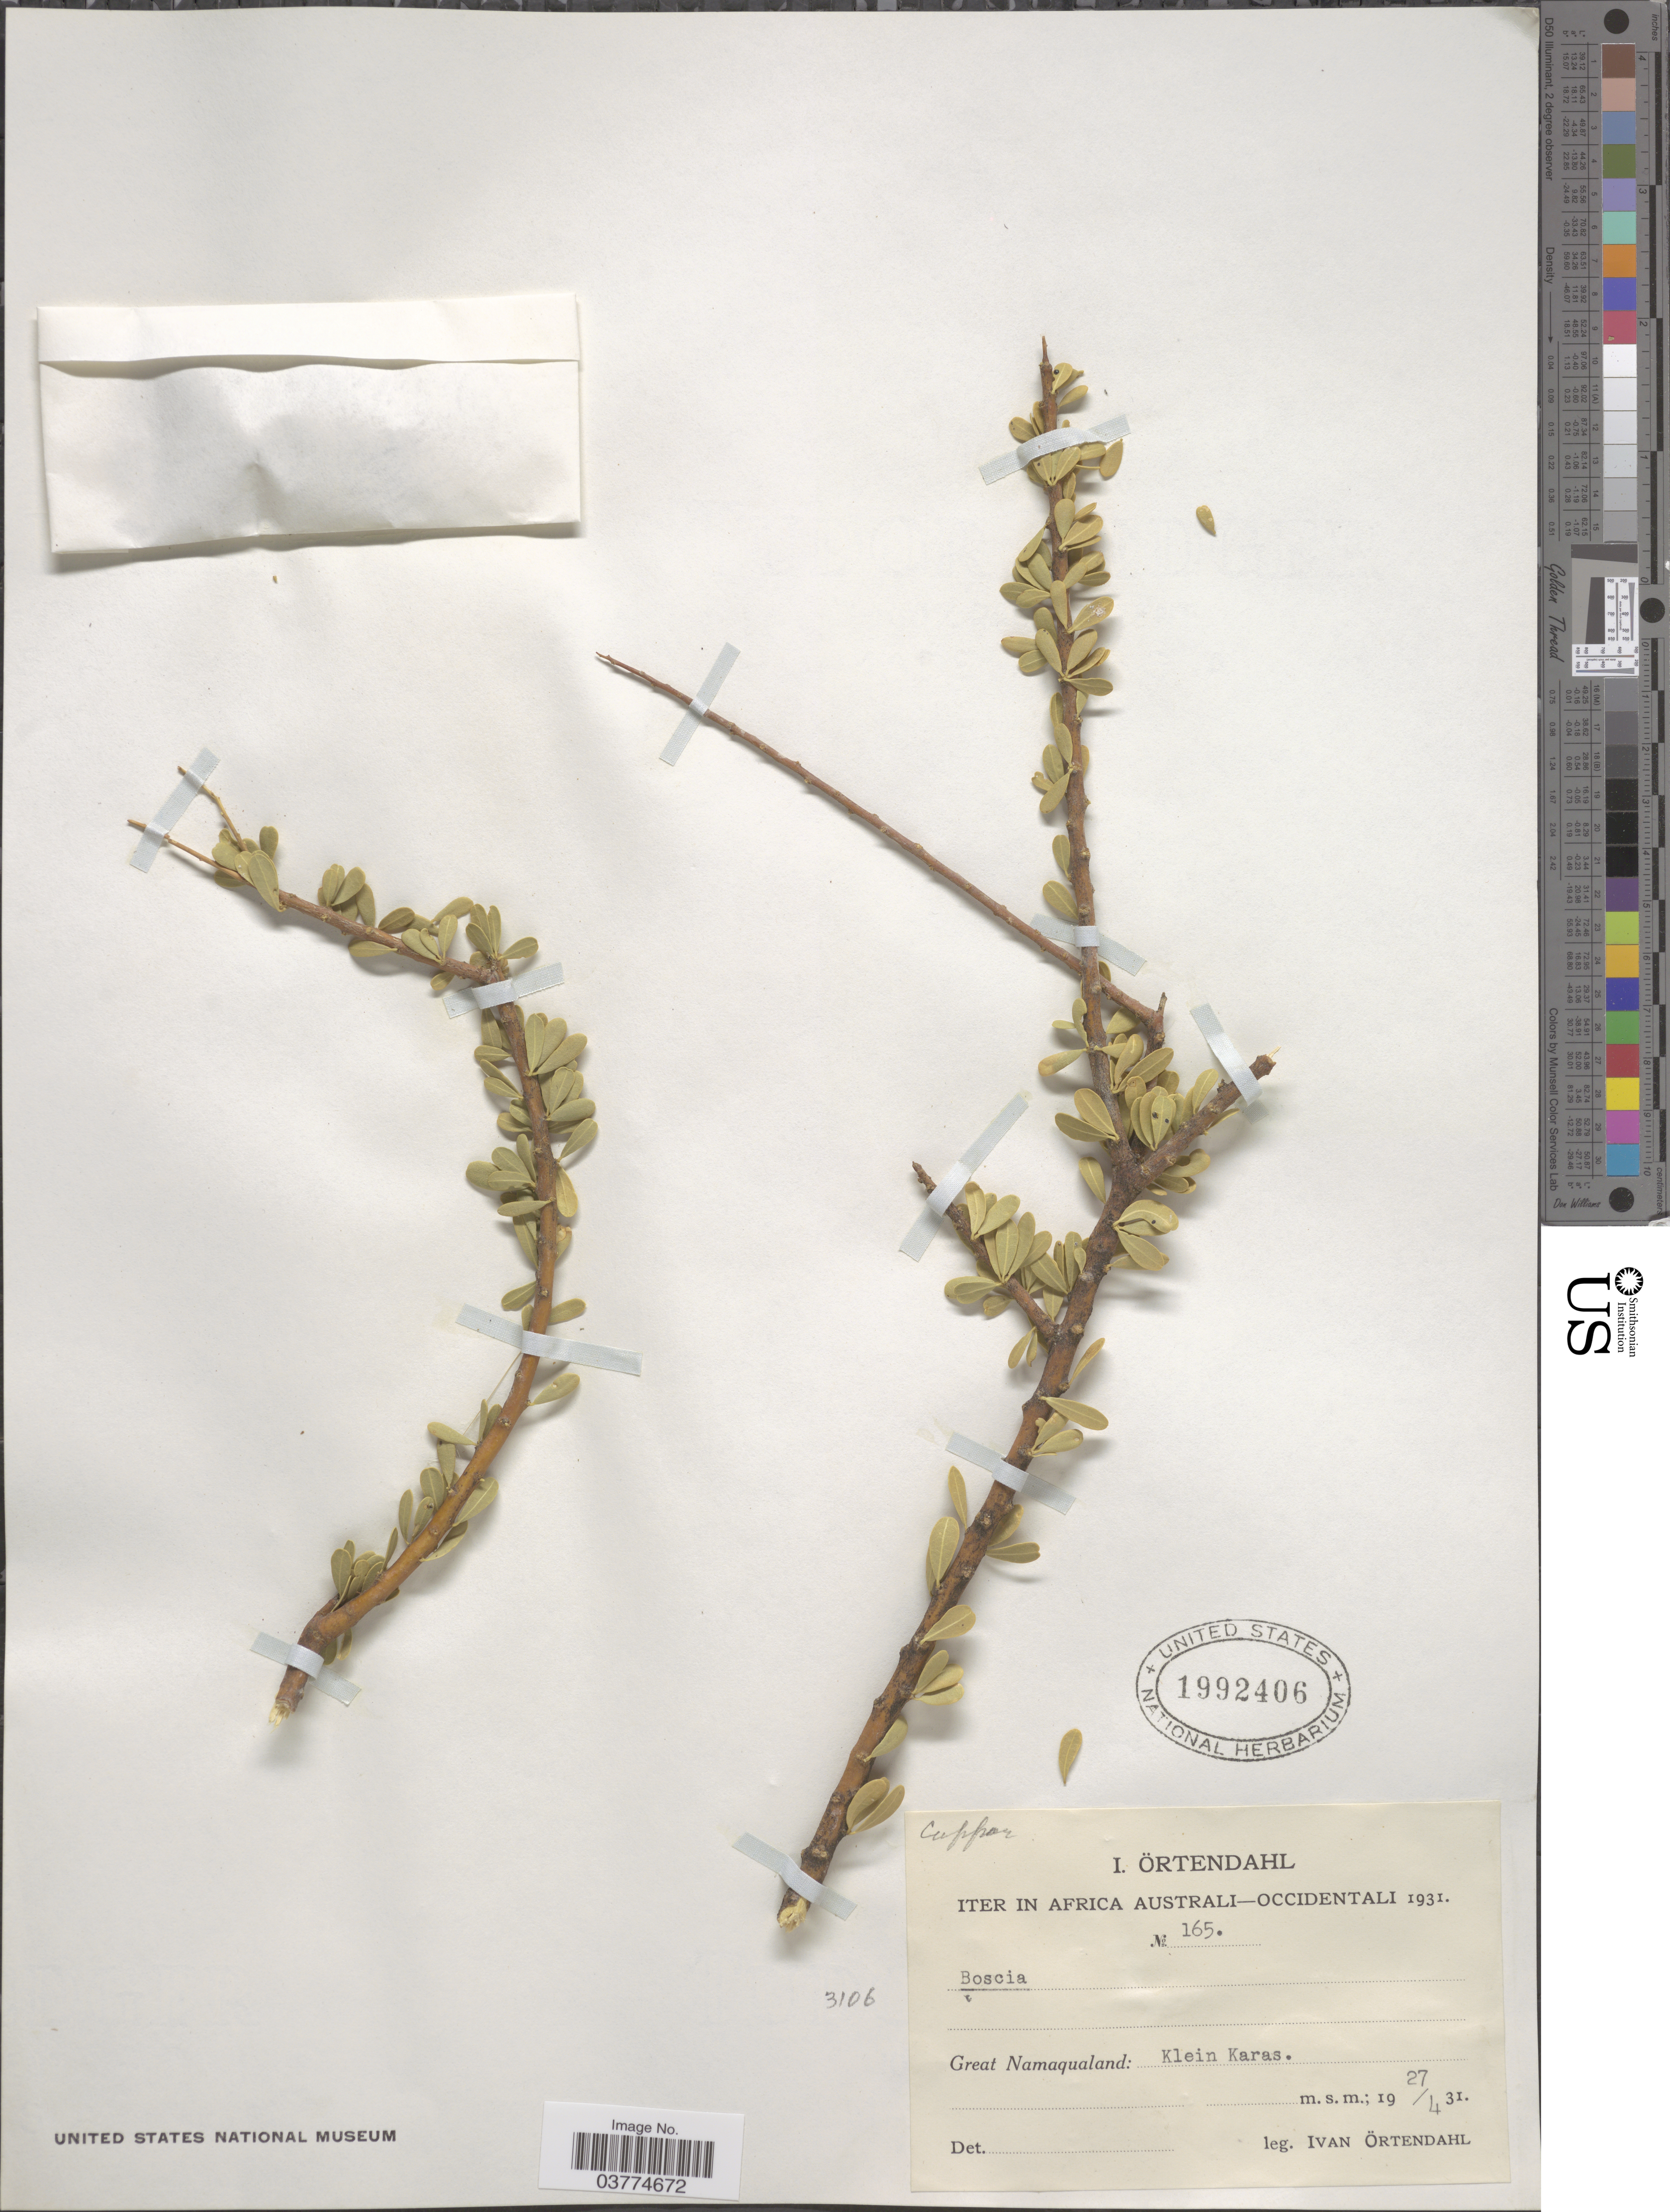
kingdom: Plantae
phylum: Tracheophyta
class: Magnoliopsida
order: Brassicales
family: Capparaceae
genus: Boscia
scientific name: Boscia sp.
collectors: I. Ortendahl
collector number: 165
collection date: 1931-04-27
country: Namibia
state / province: Karas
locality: Iter in Africa Australi-occidentali. Great Namaqualand: Klein Karas.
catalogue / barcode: US 1992406